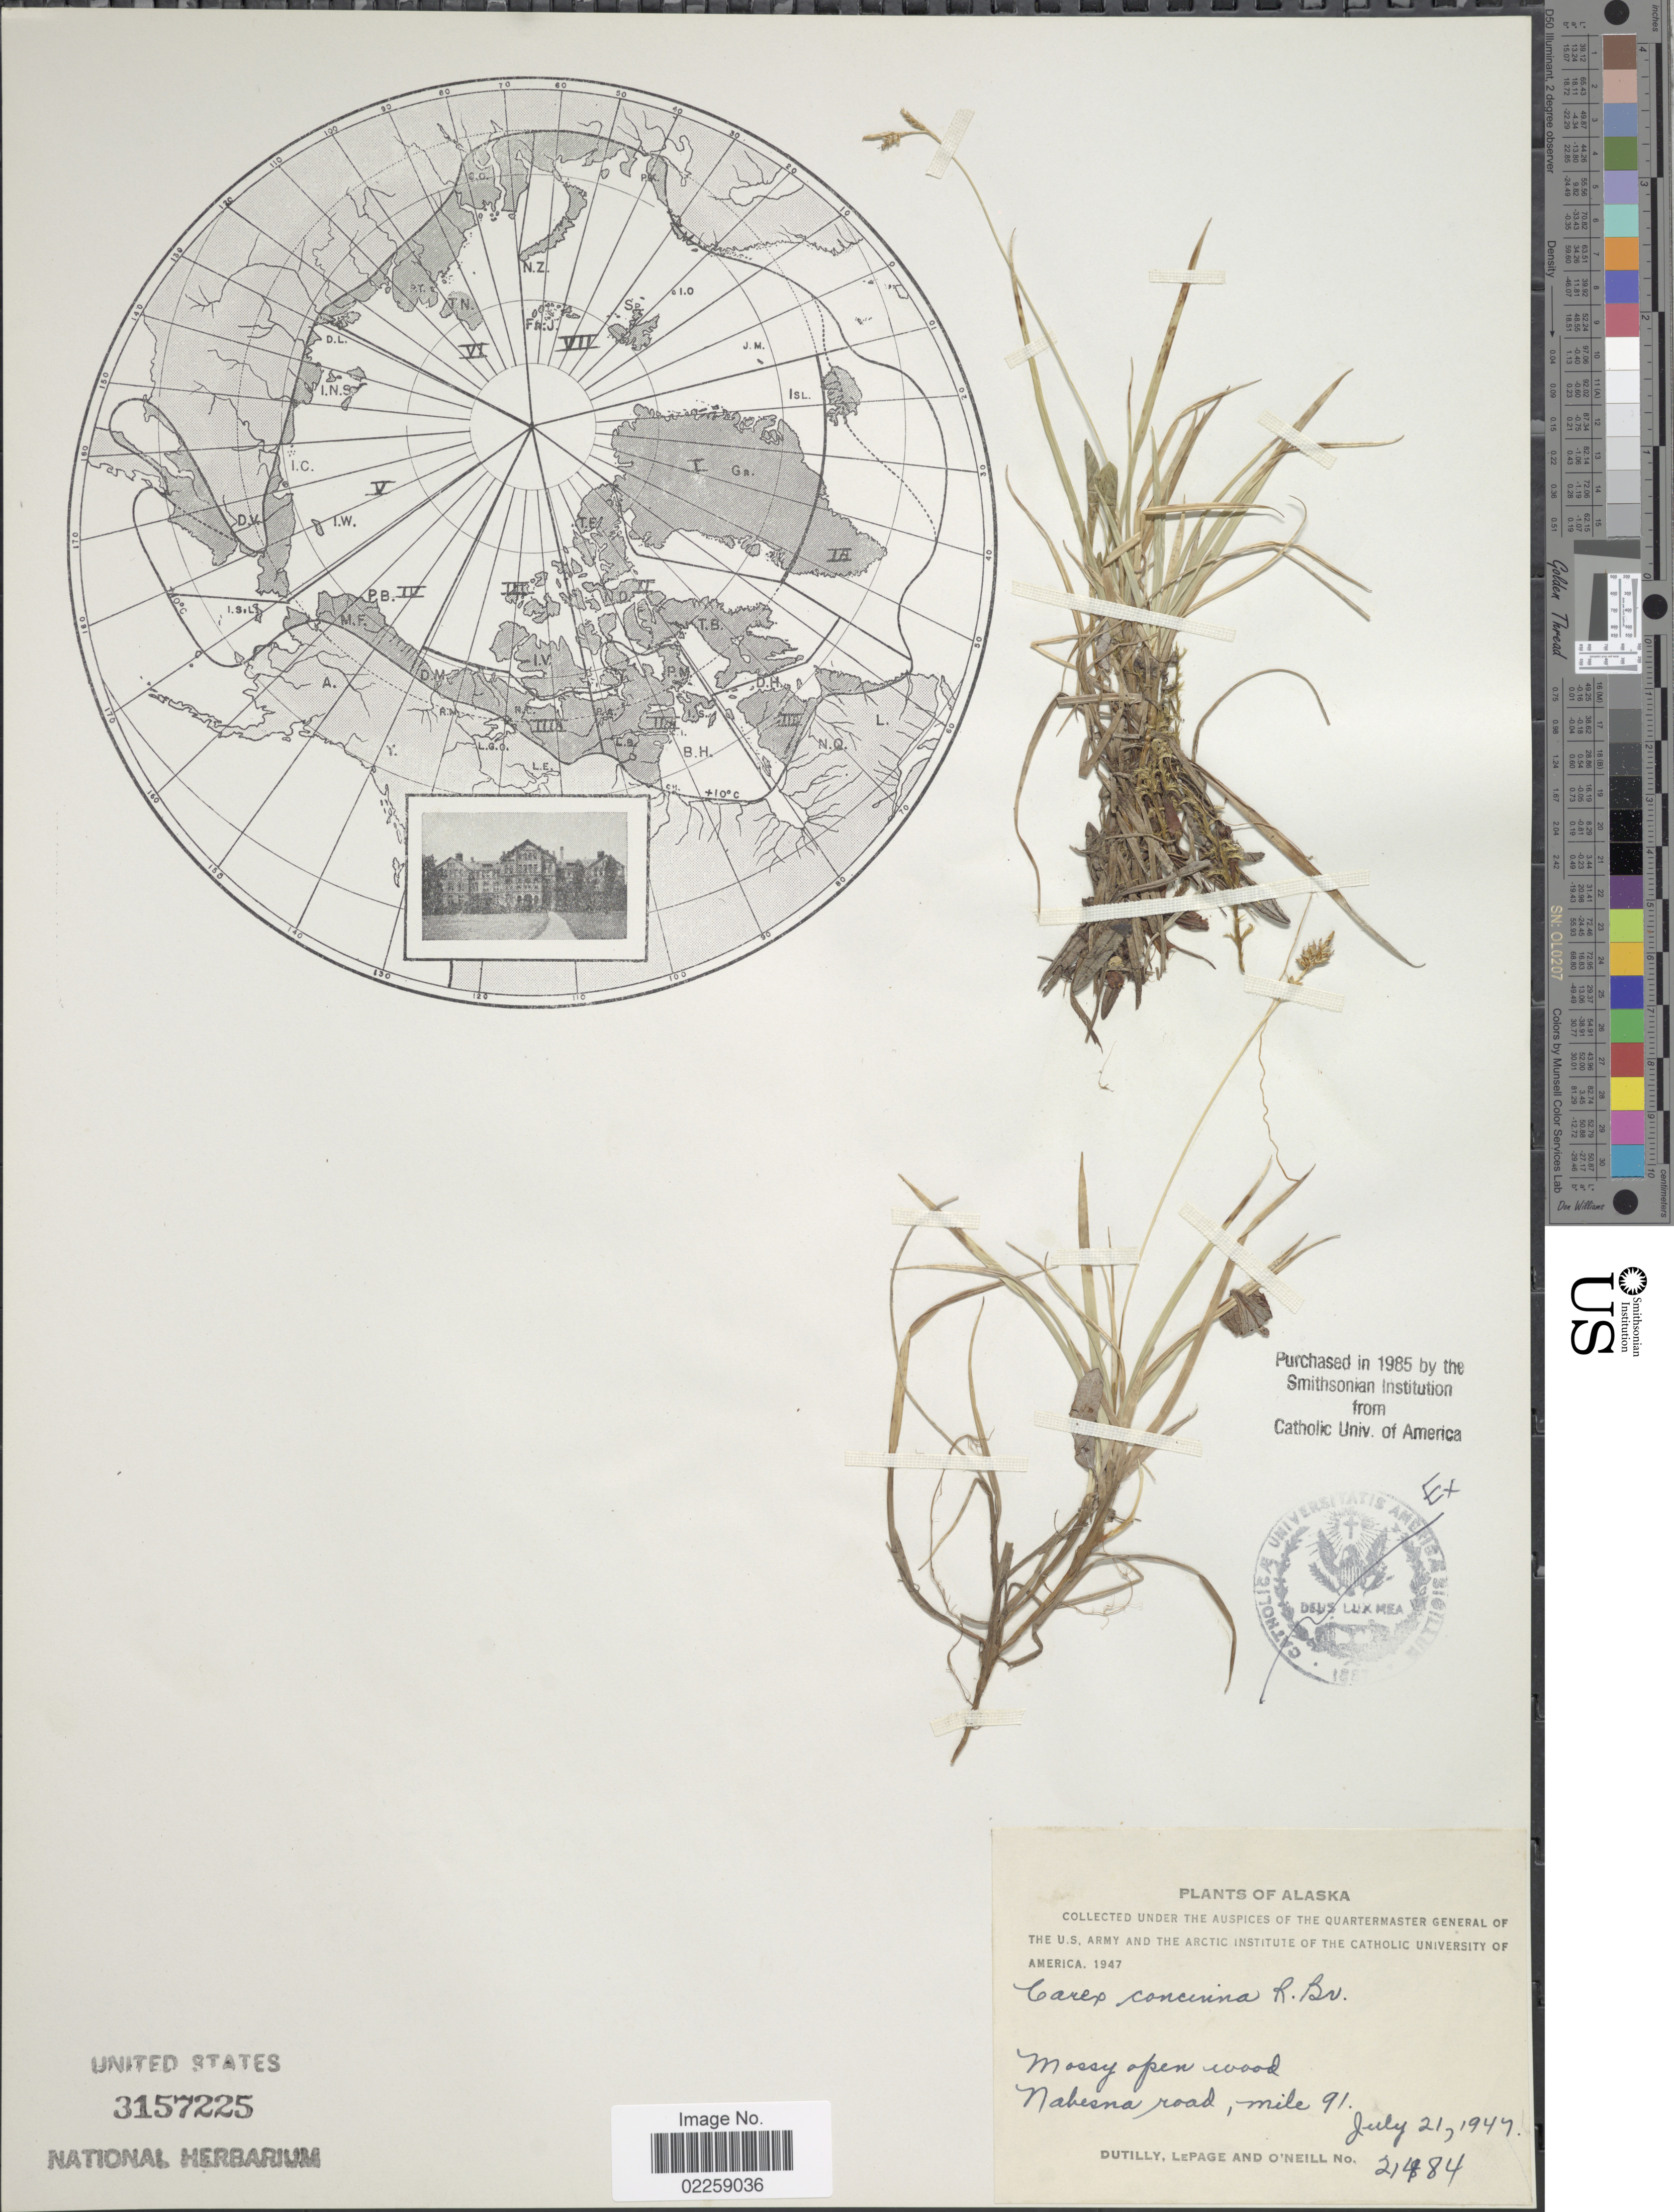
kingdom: Plantae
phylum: Tracheophyta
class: Liliopsida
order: Poales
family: Cyperaceae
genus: Carex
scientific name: Carex concinna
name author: R. Br.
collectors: -. Dutilly, -. LePage & O' Neill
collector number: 21484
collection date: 1944-07-21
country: United States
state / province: Alaska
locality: Mossy open wood, Nabeska road, mile 91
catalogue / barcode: US 3157225